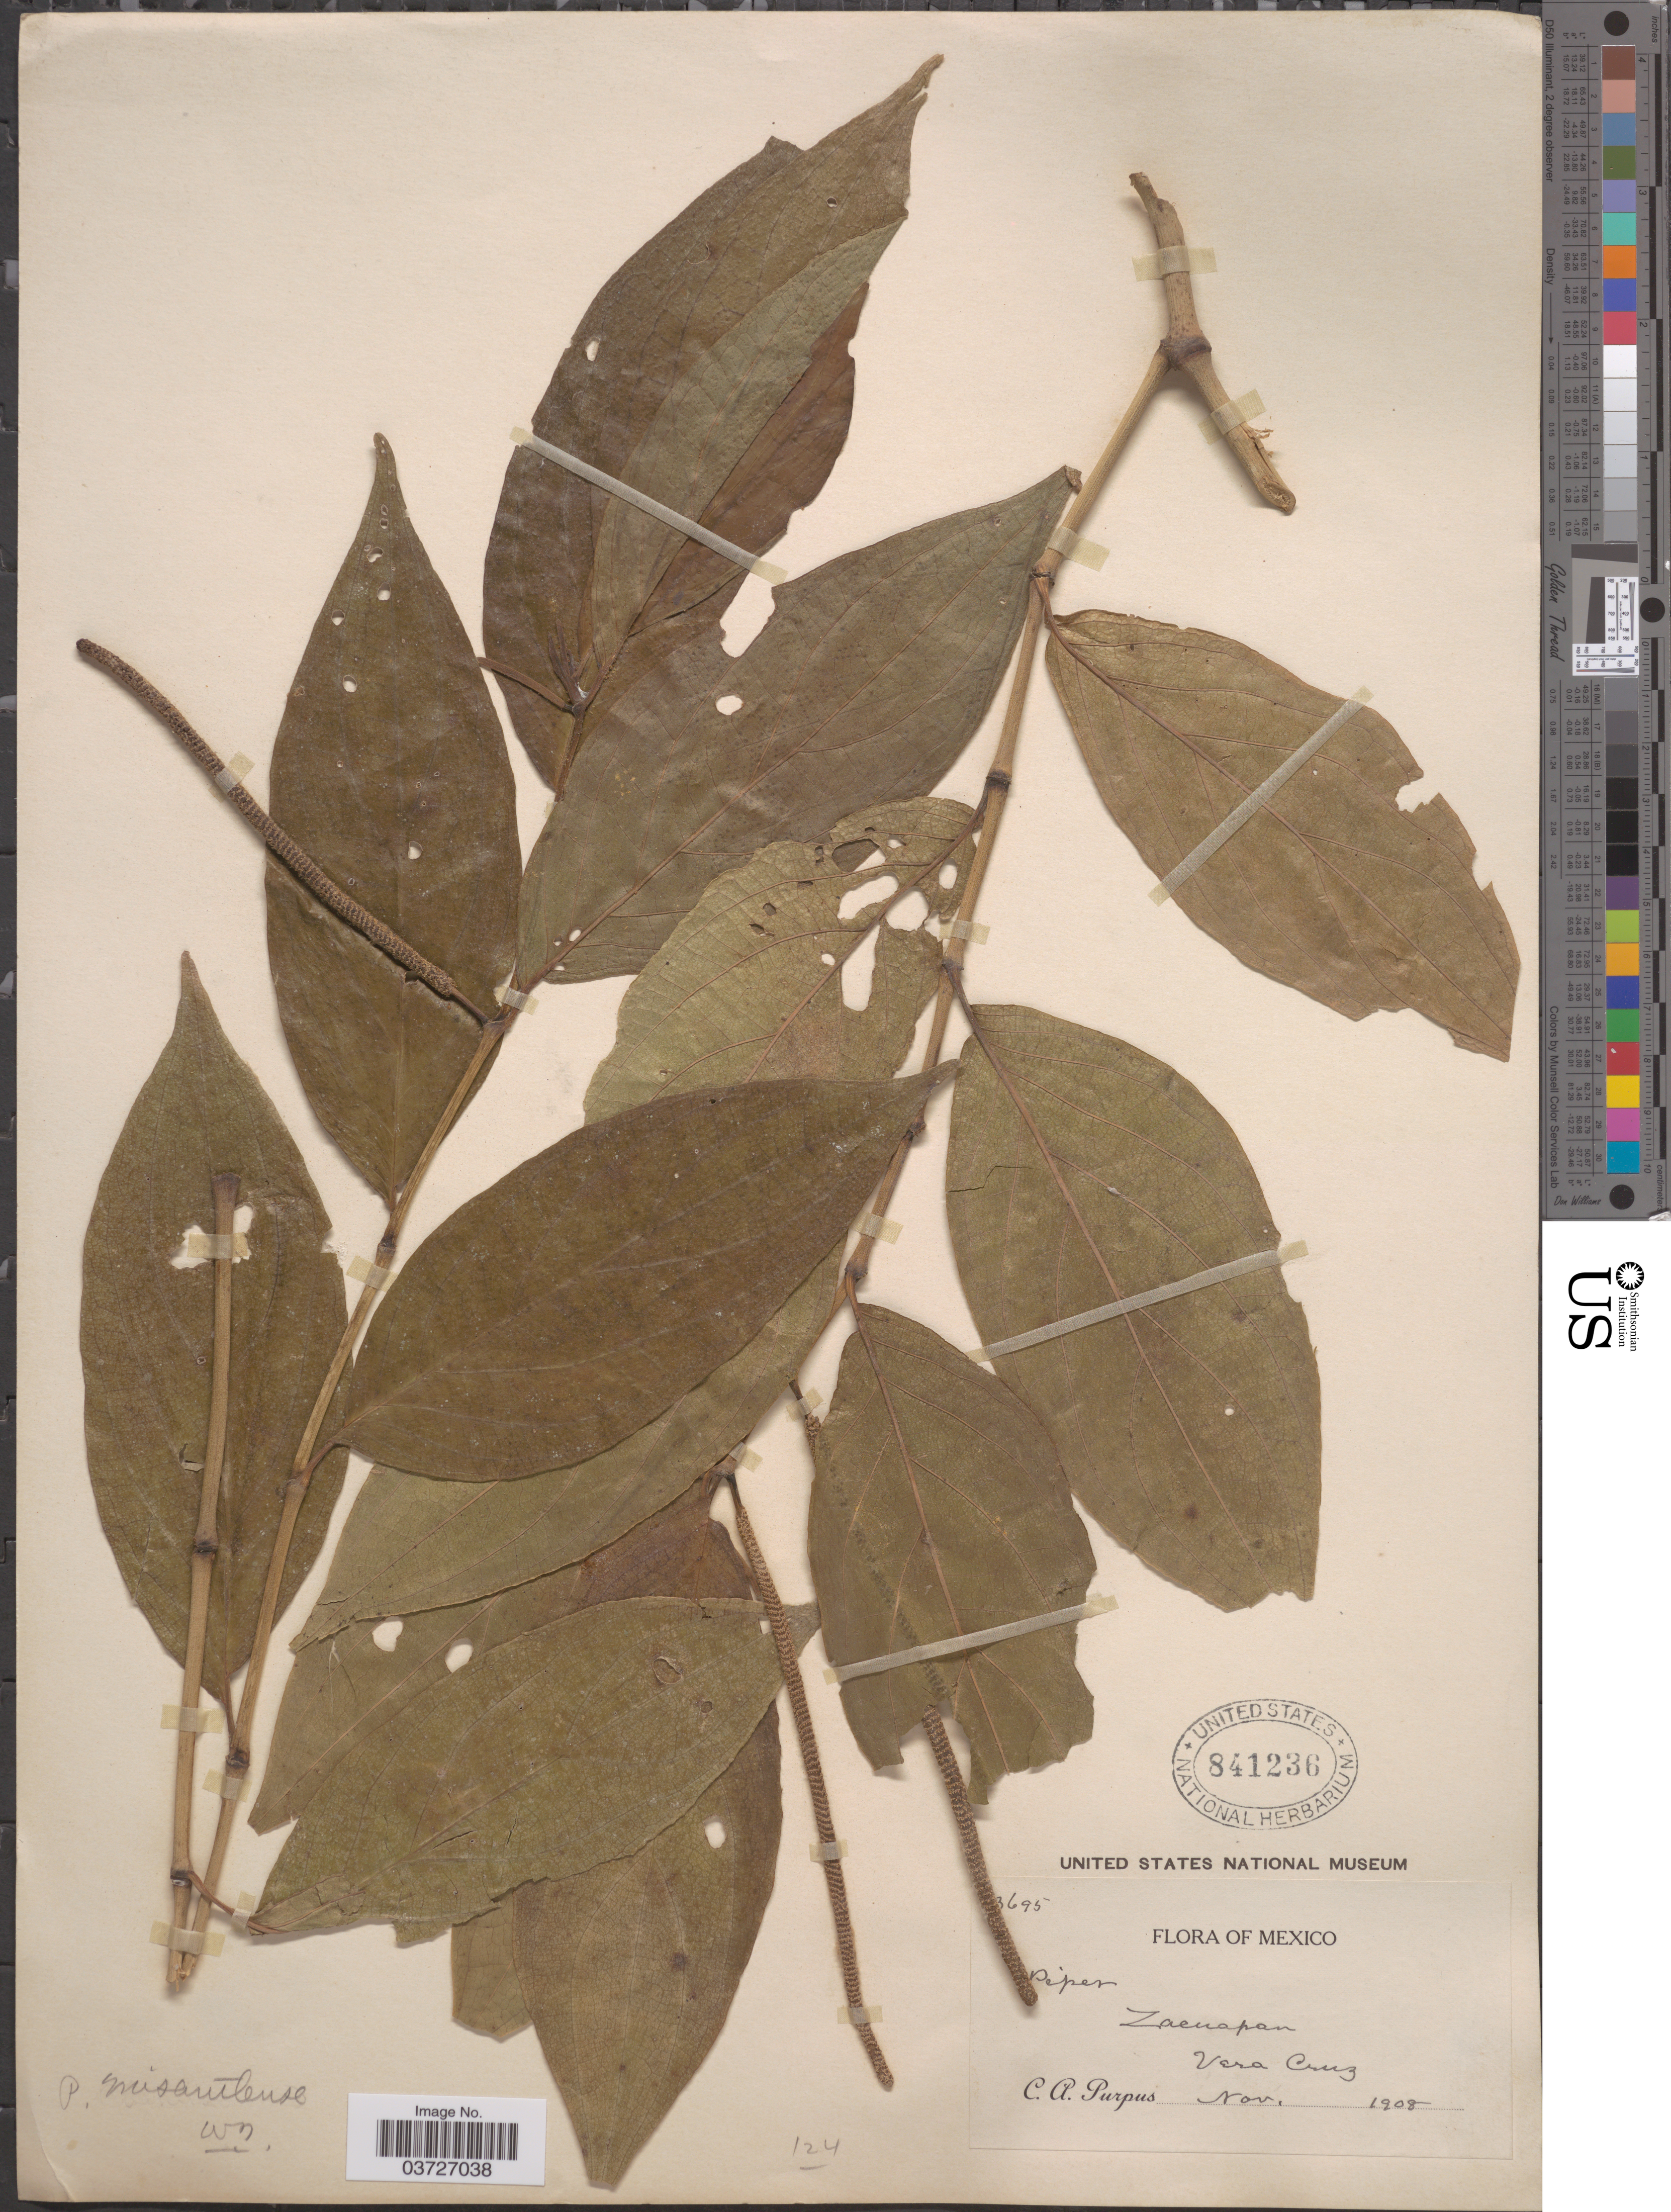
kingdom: Plantae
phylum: Tracheophyta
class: Magnoliopsida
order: Piperales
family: Piperaceae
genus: Piper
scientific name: Piper misantlense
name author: C. DC.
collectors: C. A. Purpus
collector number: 3695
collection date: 1908-11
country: Mexico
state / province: Veracruz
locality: Zacuapan, Vera Cruz.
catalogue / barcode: US 841236